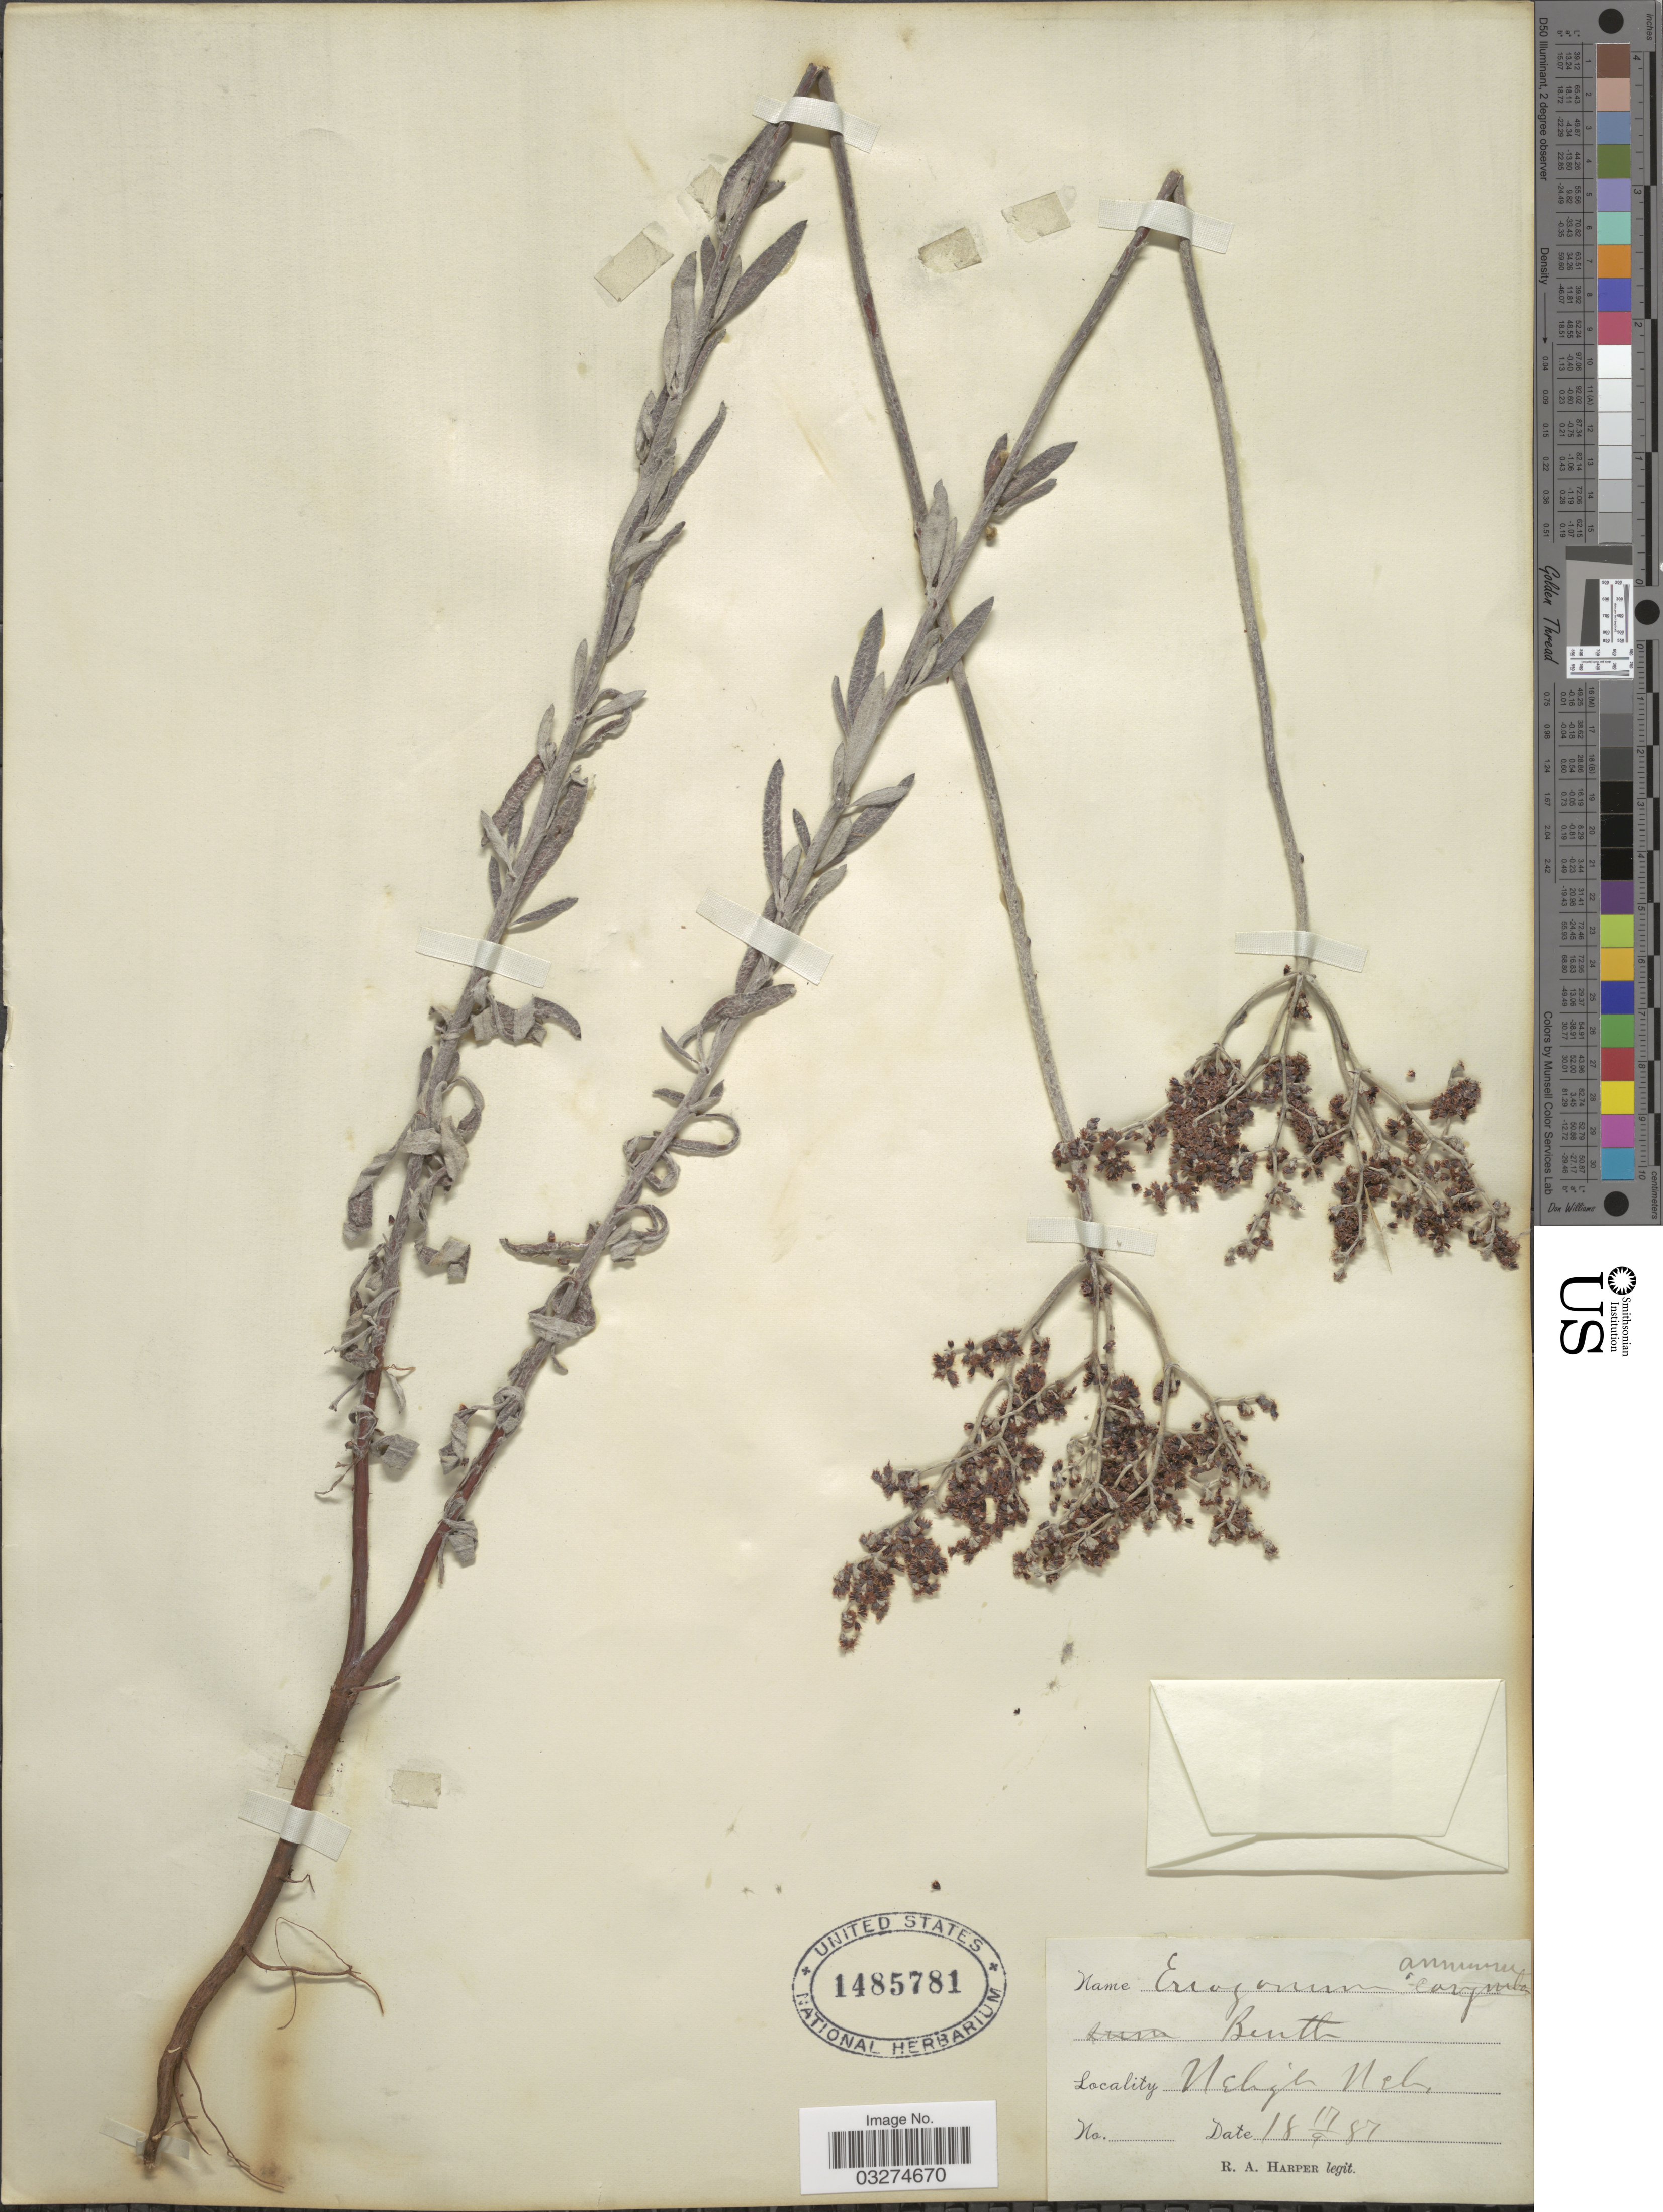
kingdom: Plantae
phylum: Tracheophyta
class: Magnoliopsida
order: Caryophyllales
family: Polygonaceae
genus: Eriogonum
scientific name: Eriogonum annuum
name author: Nutt.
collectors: R. A. Harper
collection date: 1887-09-17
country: United States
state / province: Nebraska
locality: Neligh.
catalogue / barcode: US 1485781